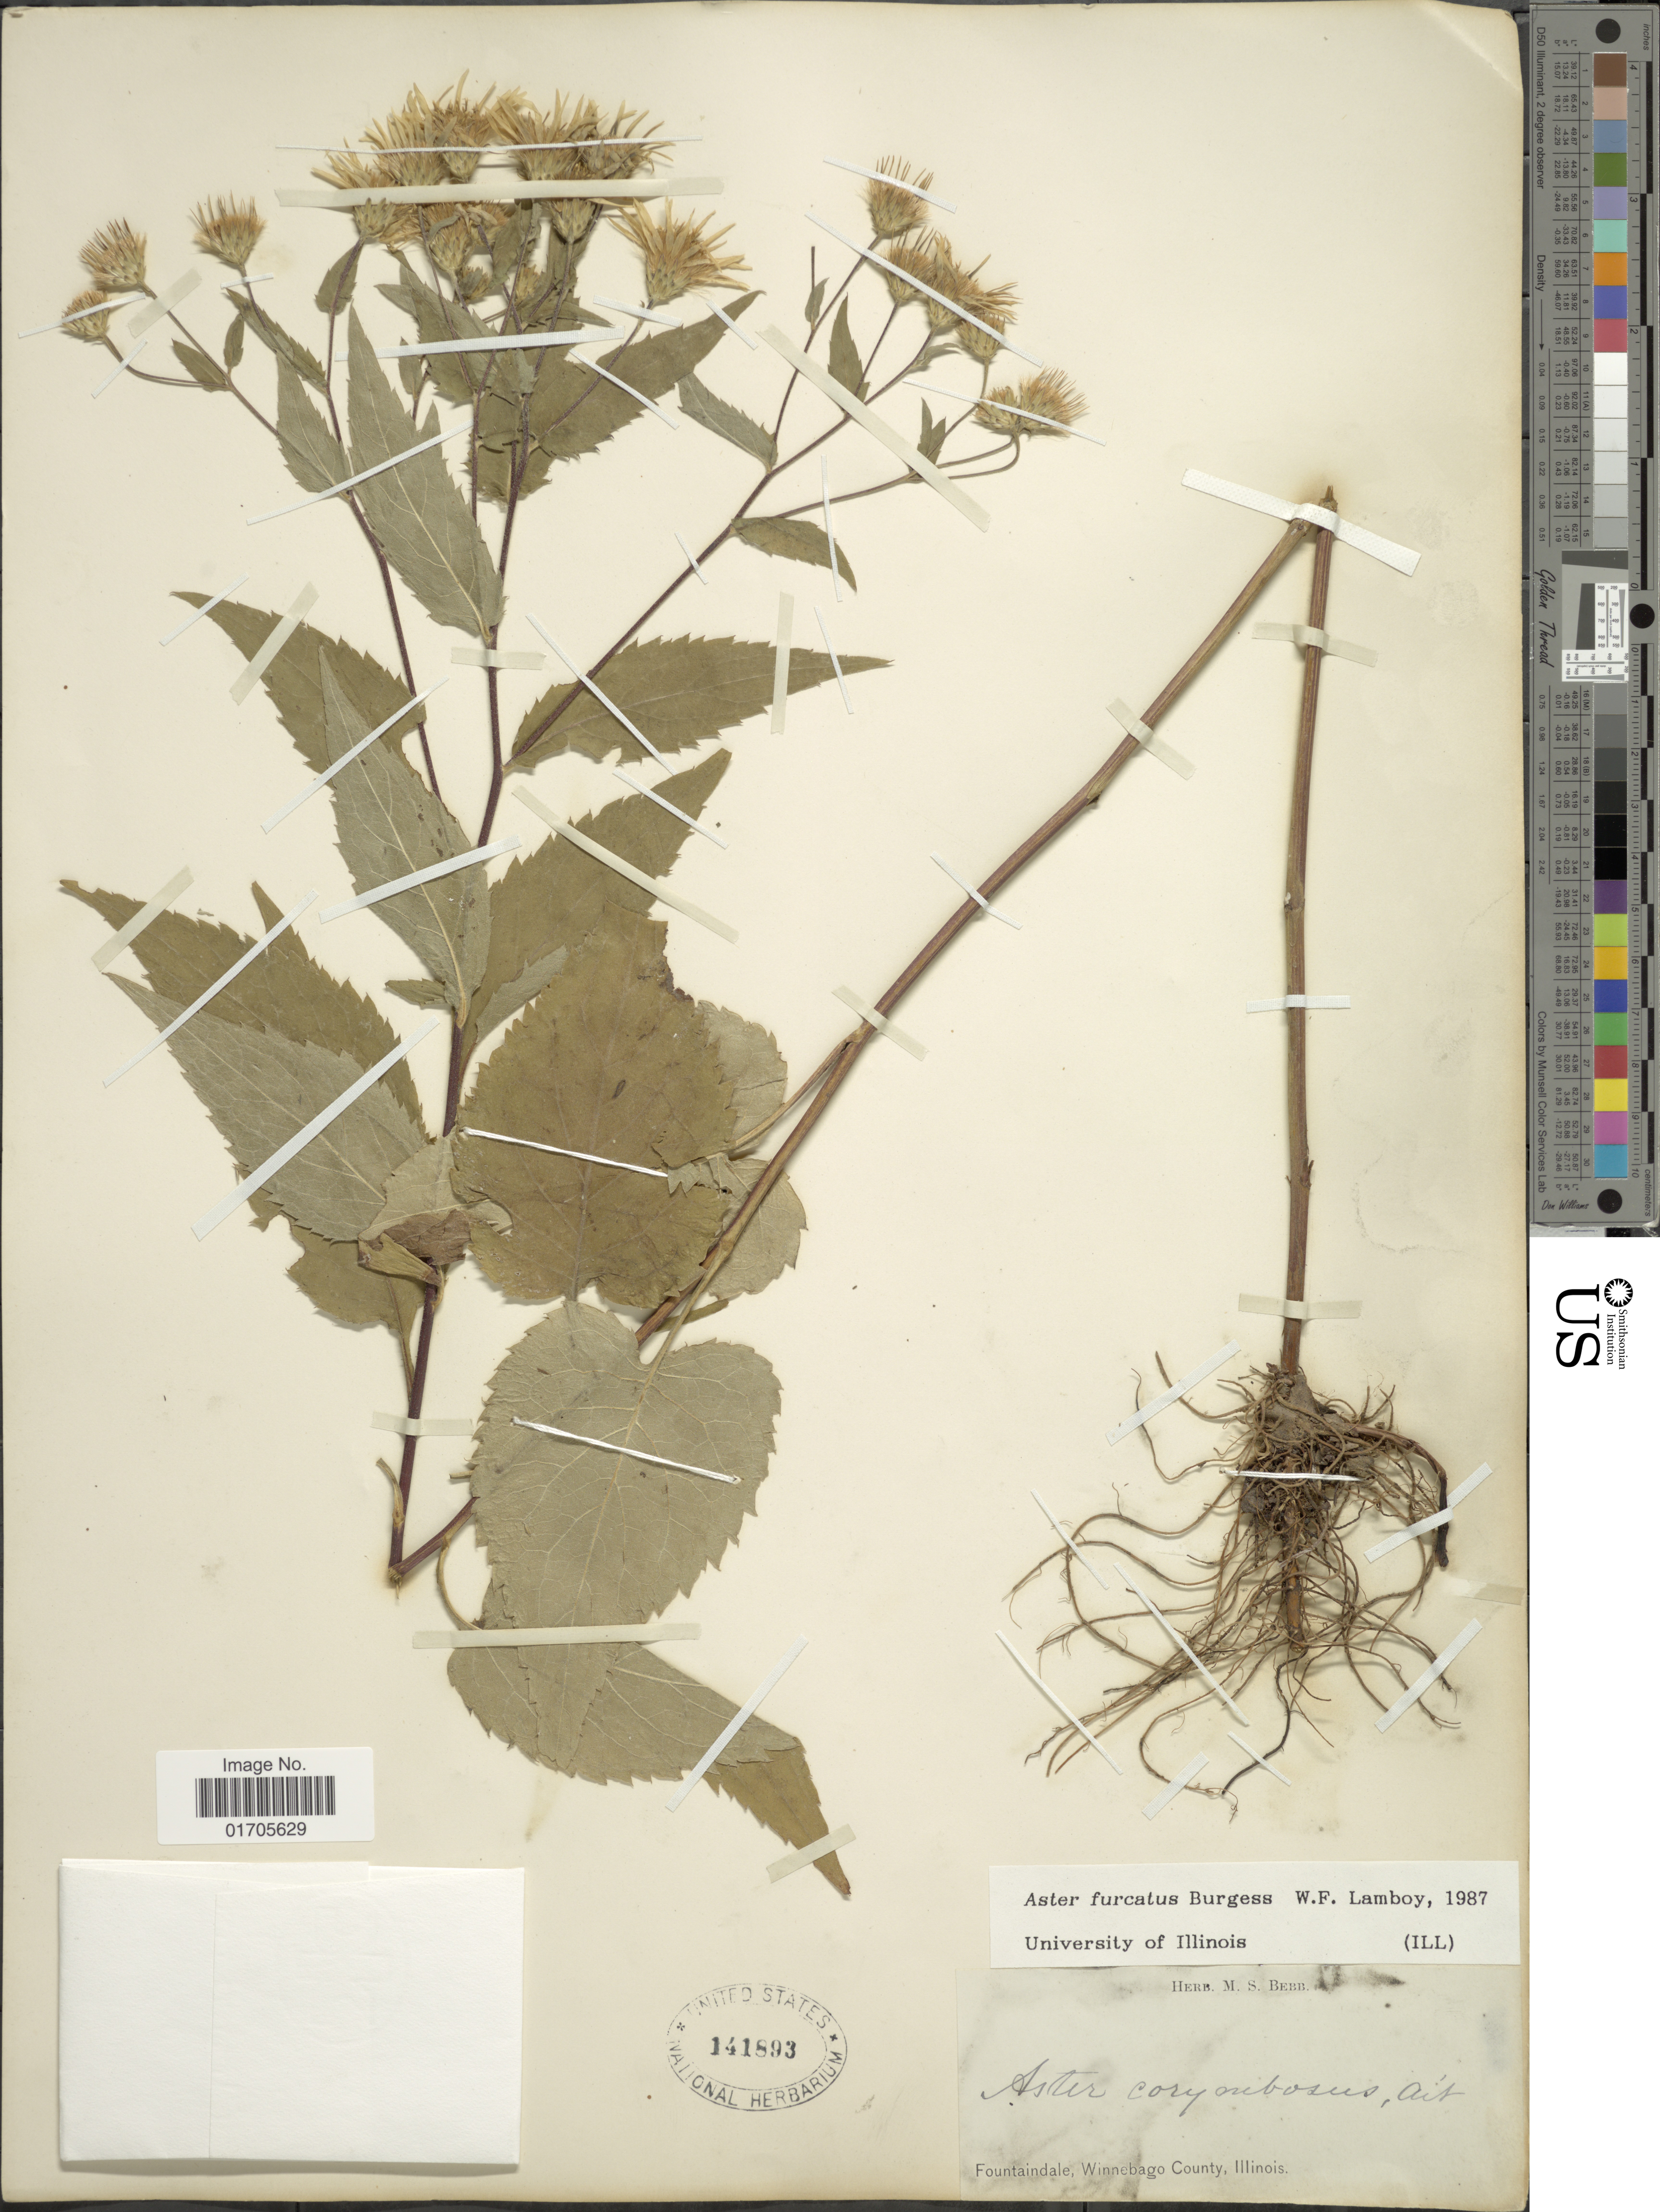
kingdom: Plantae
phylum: Tracheophyta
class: Magnoliopsida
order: Asterales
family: Asteraceae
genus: Eurybia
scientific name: Eurybia furcata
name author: G.L. Nesom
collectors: ex Herb. M. S. Bebb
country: United States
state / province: Illinois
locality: Fountaindale, Winnebago County, Illinois.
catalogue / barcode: US 141893